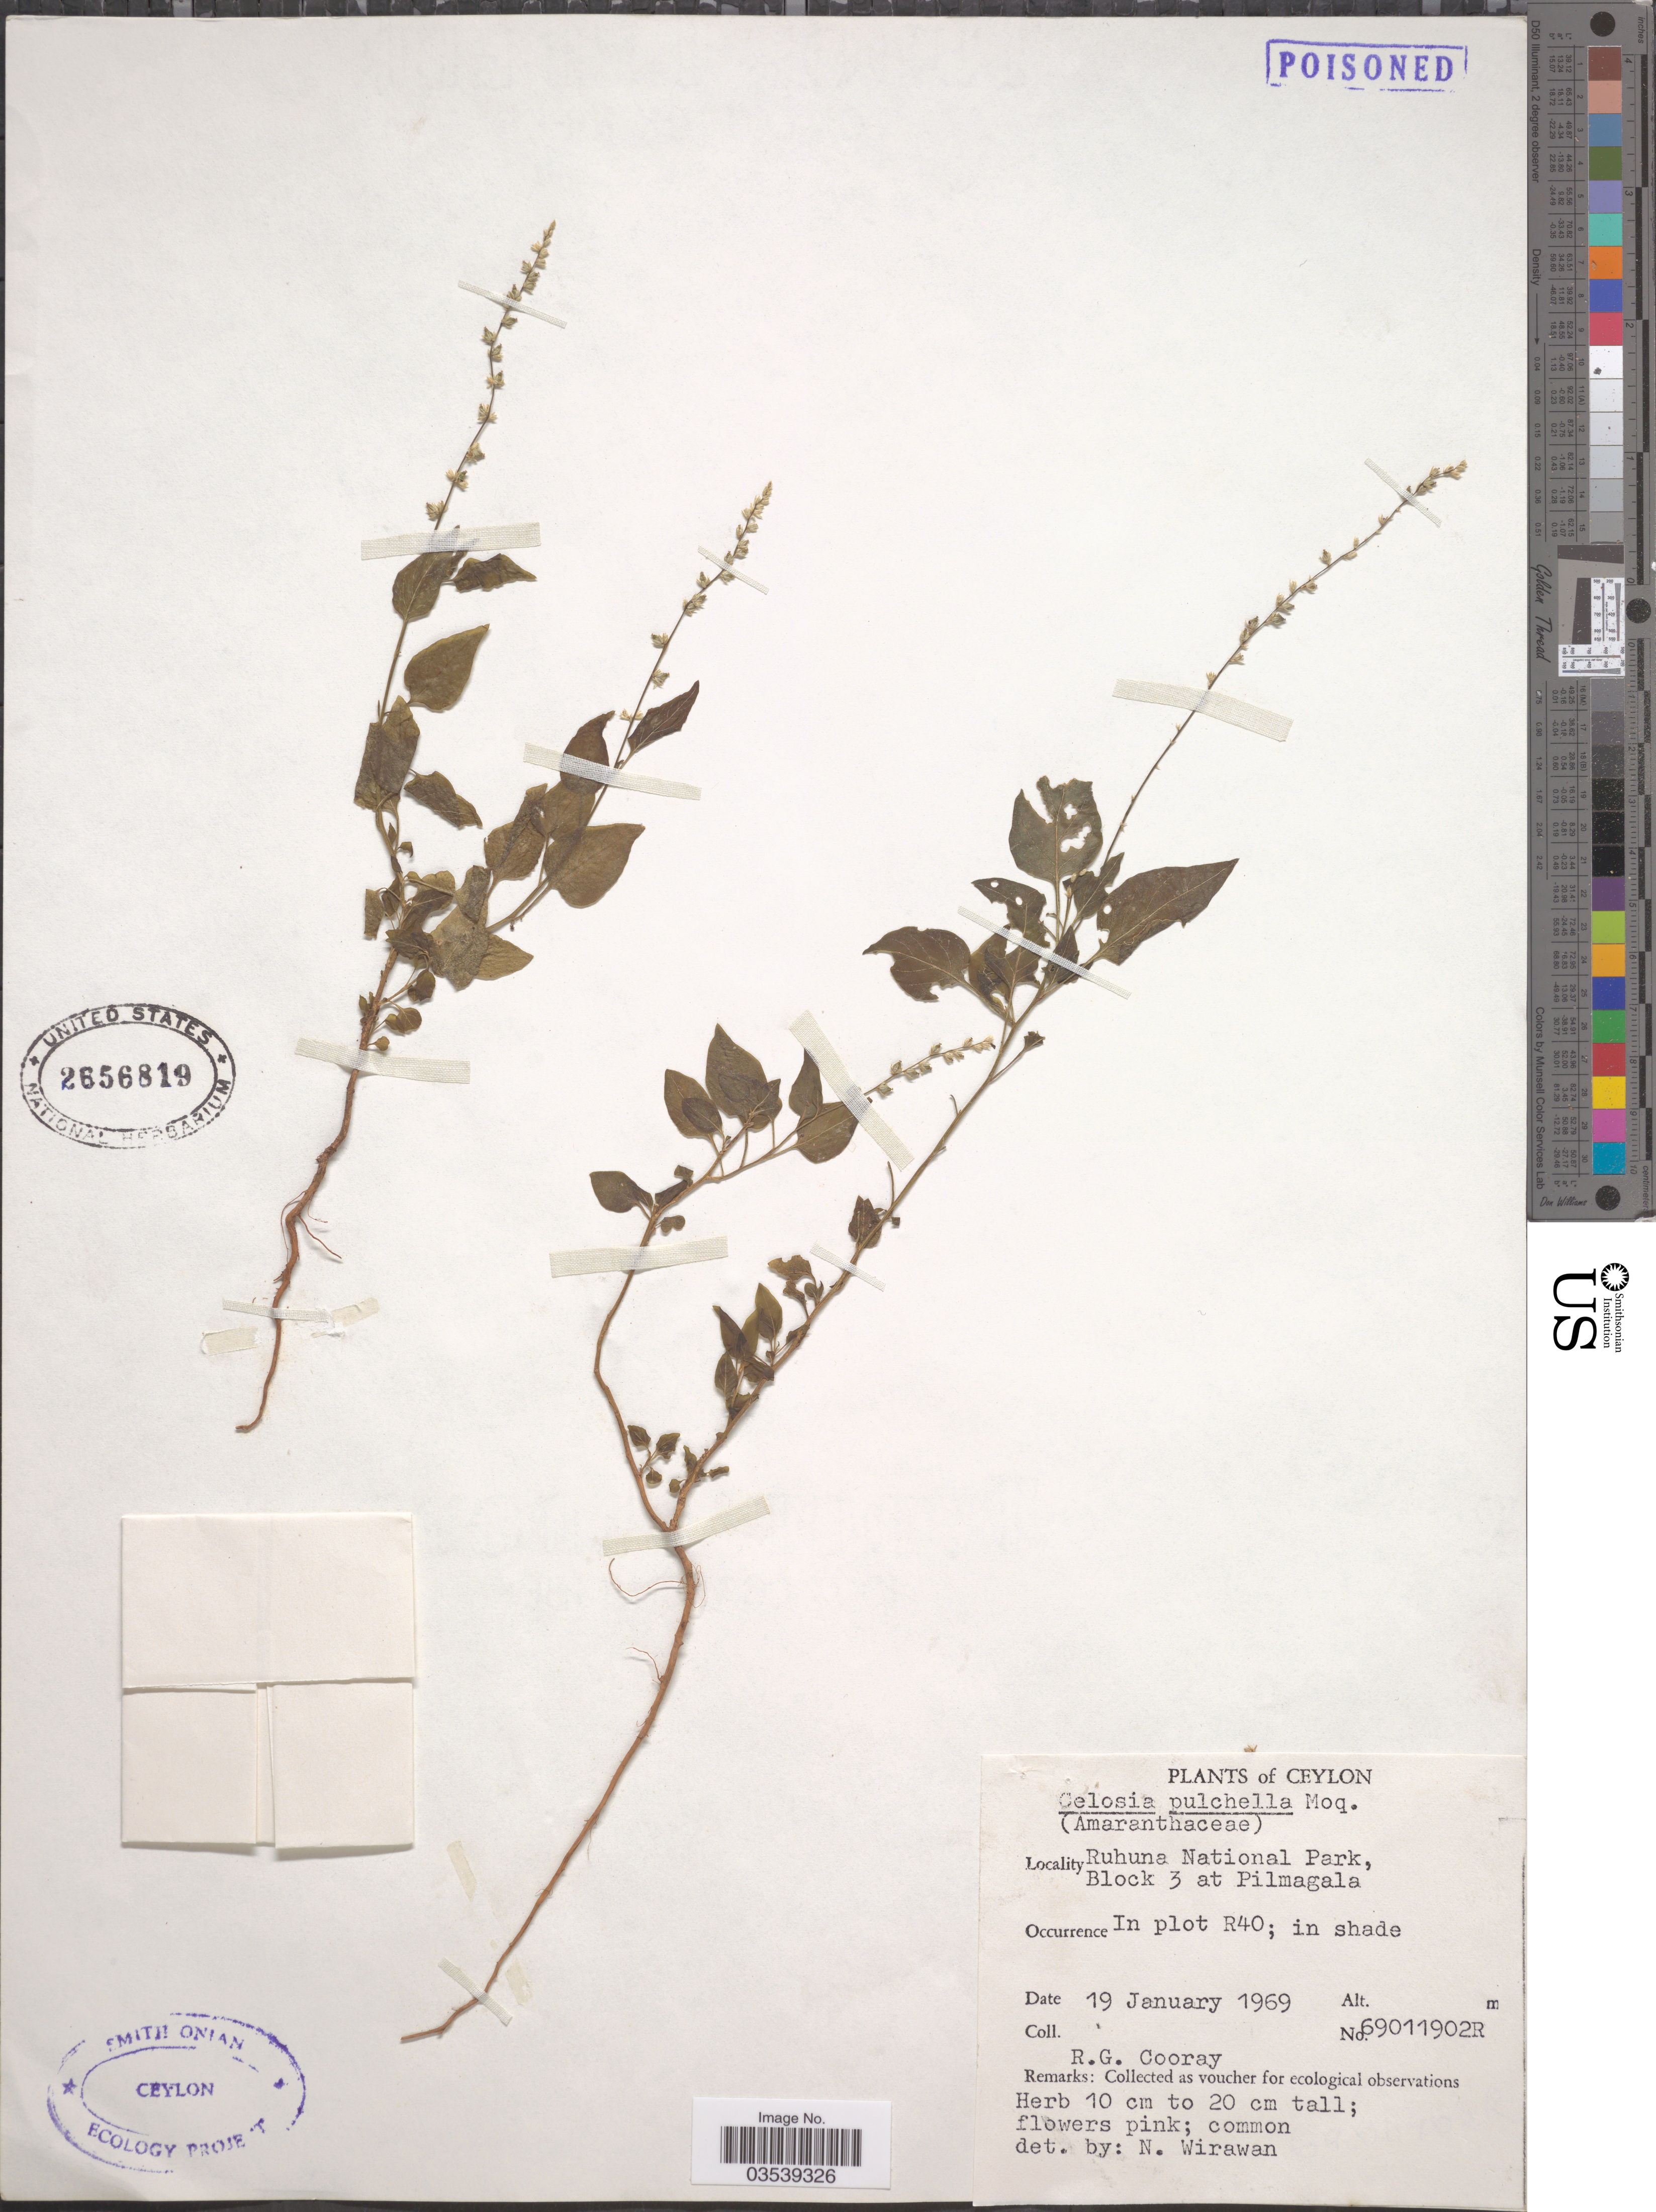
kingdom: Plantae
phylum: Tracheophyta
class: Magnoliopsida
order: Caryophyllales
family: Amaranthaceae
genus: Celosia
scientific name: Celosia pulchella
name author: Moq.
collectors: R. Cooray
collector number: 69011902R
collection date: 1969-01-19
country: Sri Lanka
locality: Ceylon. Ruhuna National Park, Block 3 at Pilmagala. In plot R40.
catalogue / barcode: US 2656819